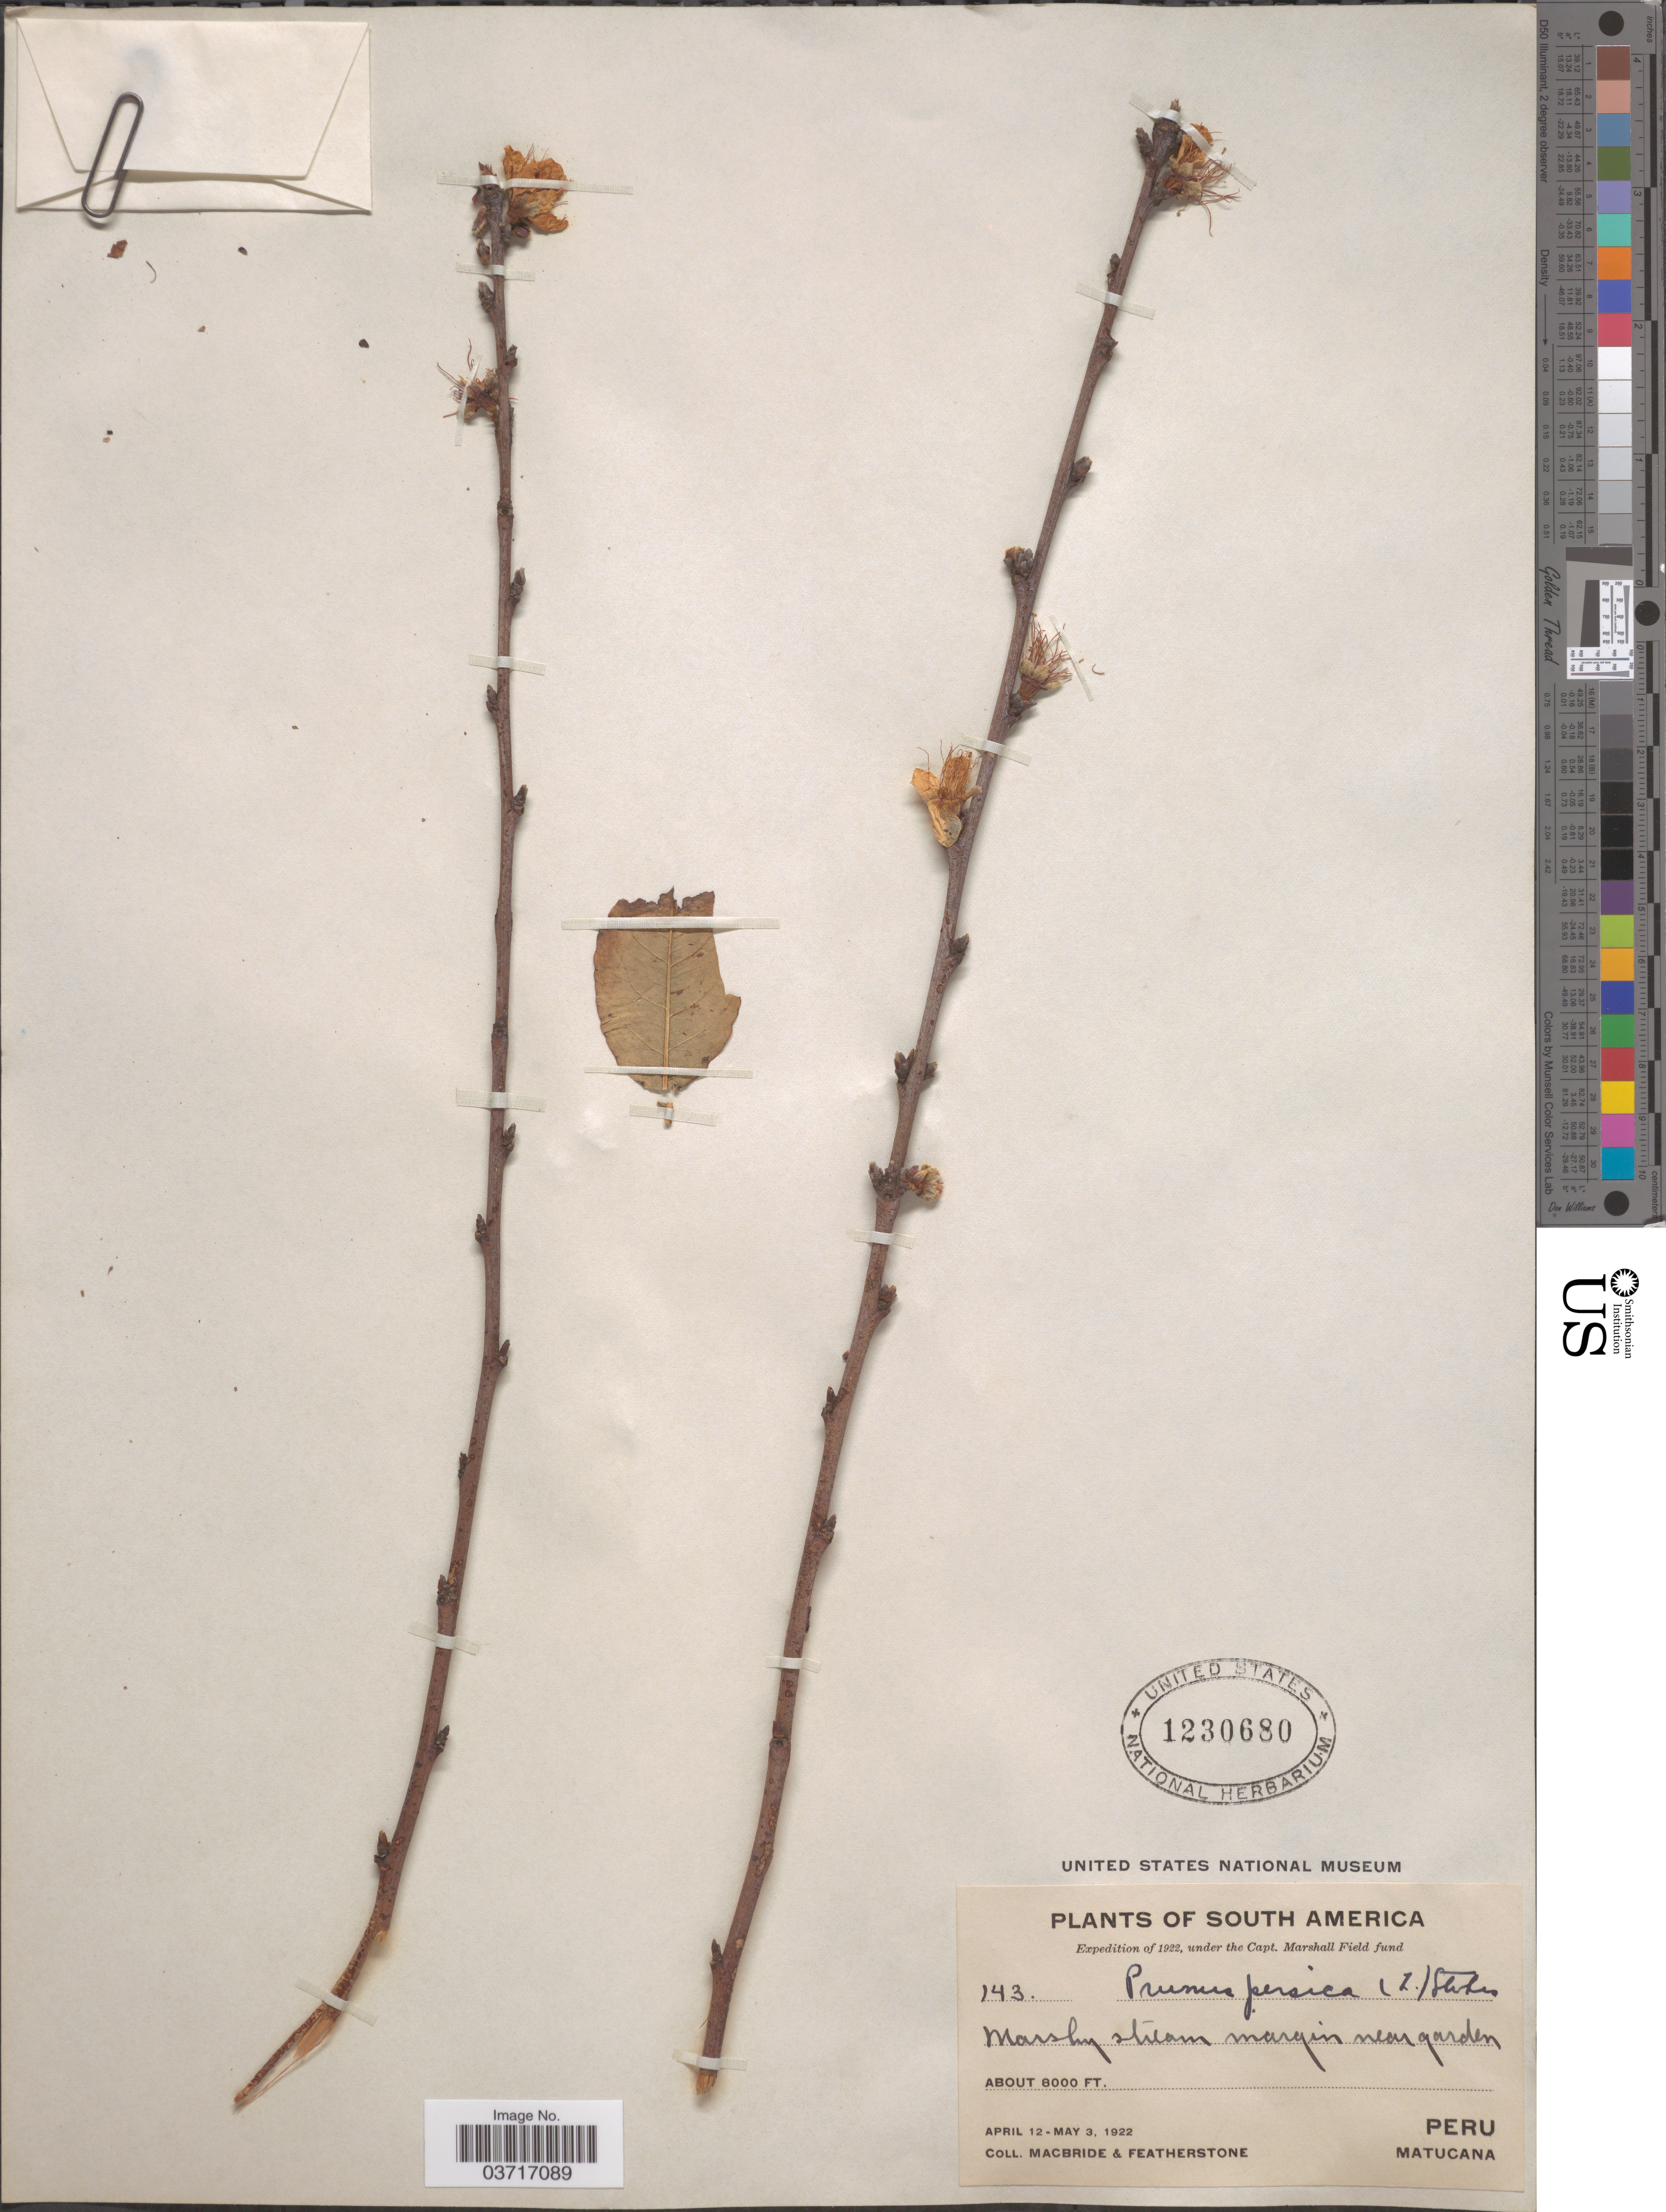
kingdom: Plantae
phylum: Tracheophyta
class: Magnoliopsida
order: Rosales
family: Rosaceae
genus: Prunus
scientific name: Prunus persica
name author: (L.) Batsch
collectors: Macbride, -- & -. Featherstone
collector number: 143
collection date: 1922-04-12/1922-05-03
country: Peru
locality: Matucana.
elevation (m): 2438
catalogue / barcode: US 1230680